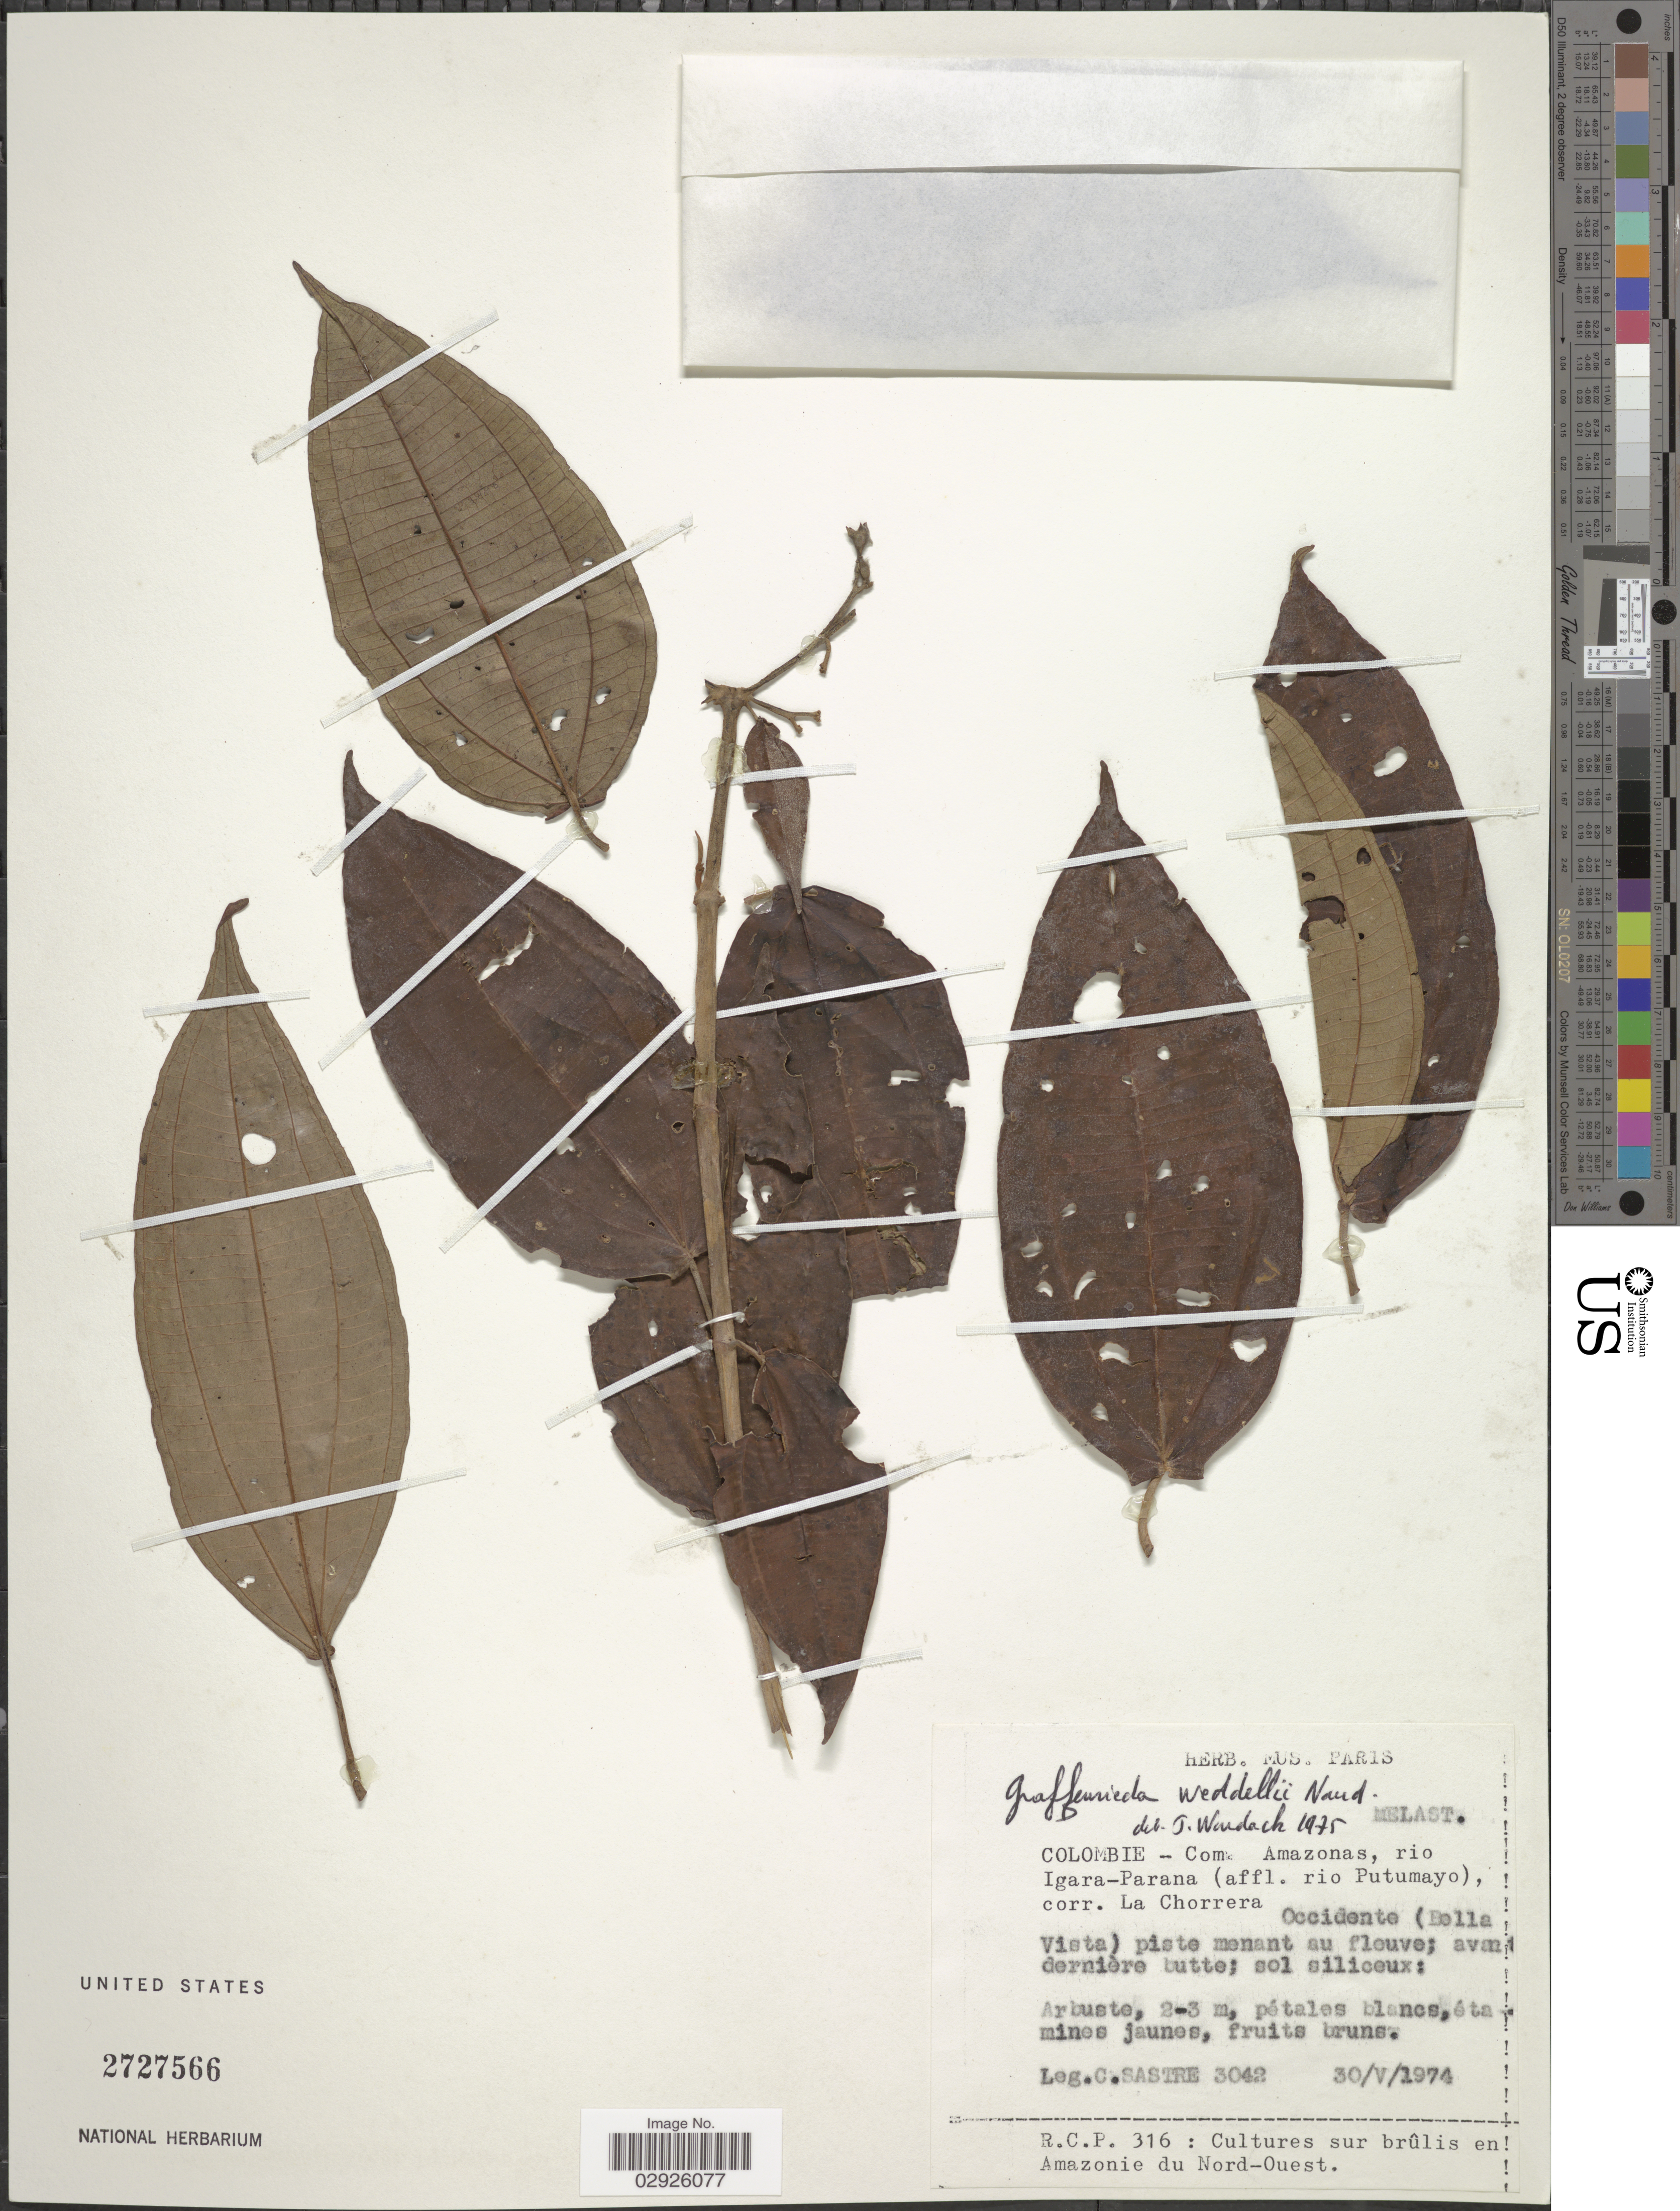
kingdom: Plantae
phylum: Tracheophyta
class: Magnoliopsida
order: Myrtales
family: Melastomataceae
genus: Graffenrieda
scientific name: Graffenrieda weddellii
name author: Naudin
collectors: C. Sastre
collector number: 3042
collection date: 1974-05-30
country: Colombia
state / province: Amazônas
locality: Com. Amazonas, rio Igara-Parana (affl. rio Putumayo), corr. La Chorrera Occidente (Bella Vista)piste menant au fleuve.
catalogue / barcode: US 2727566